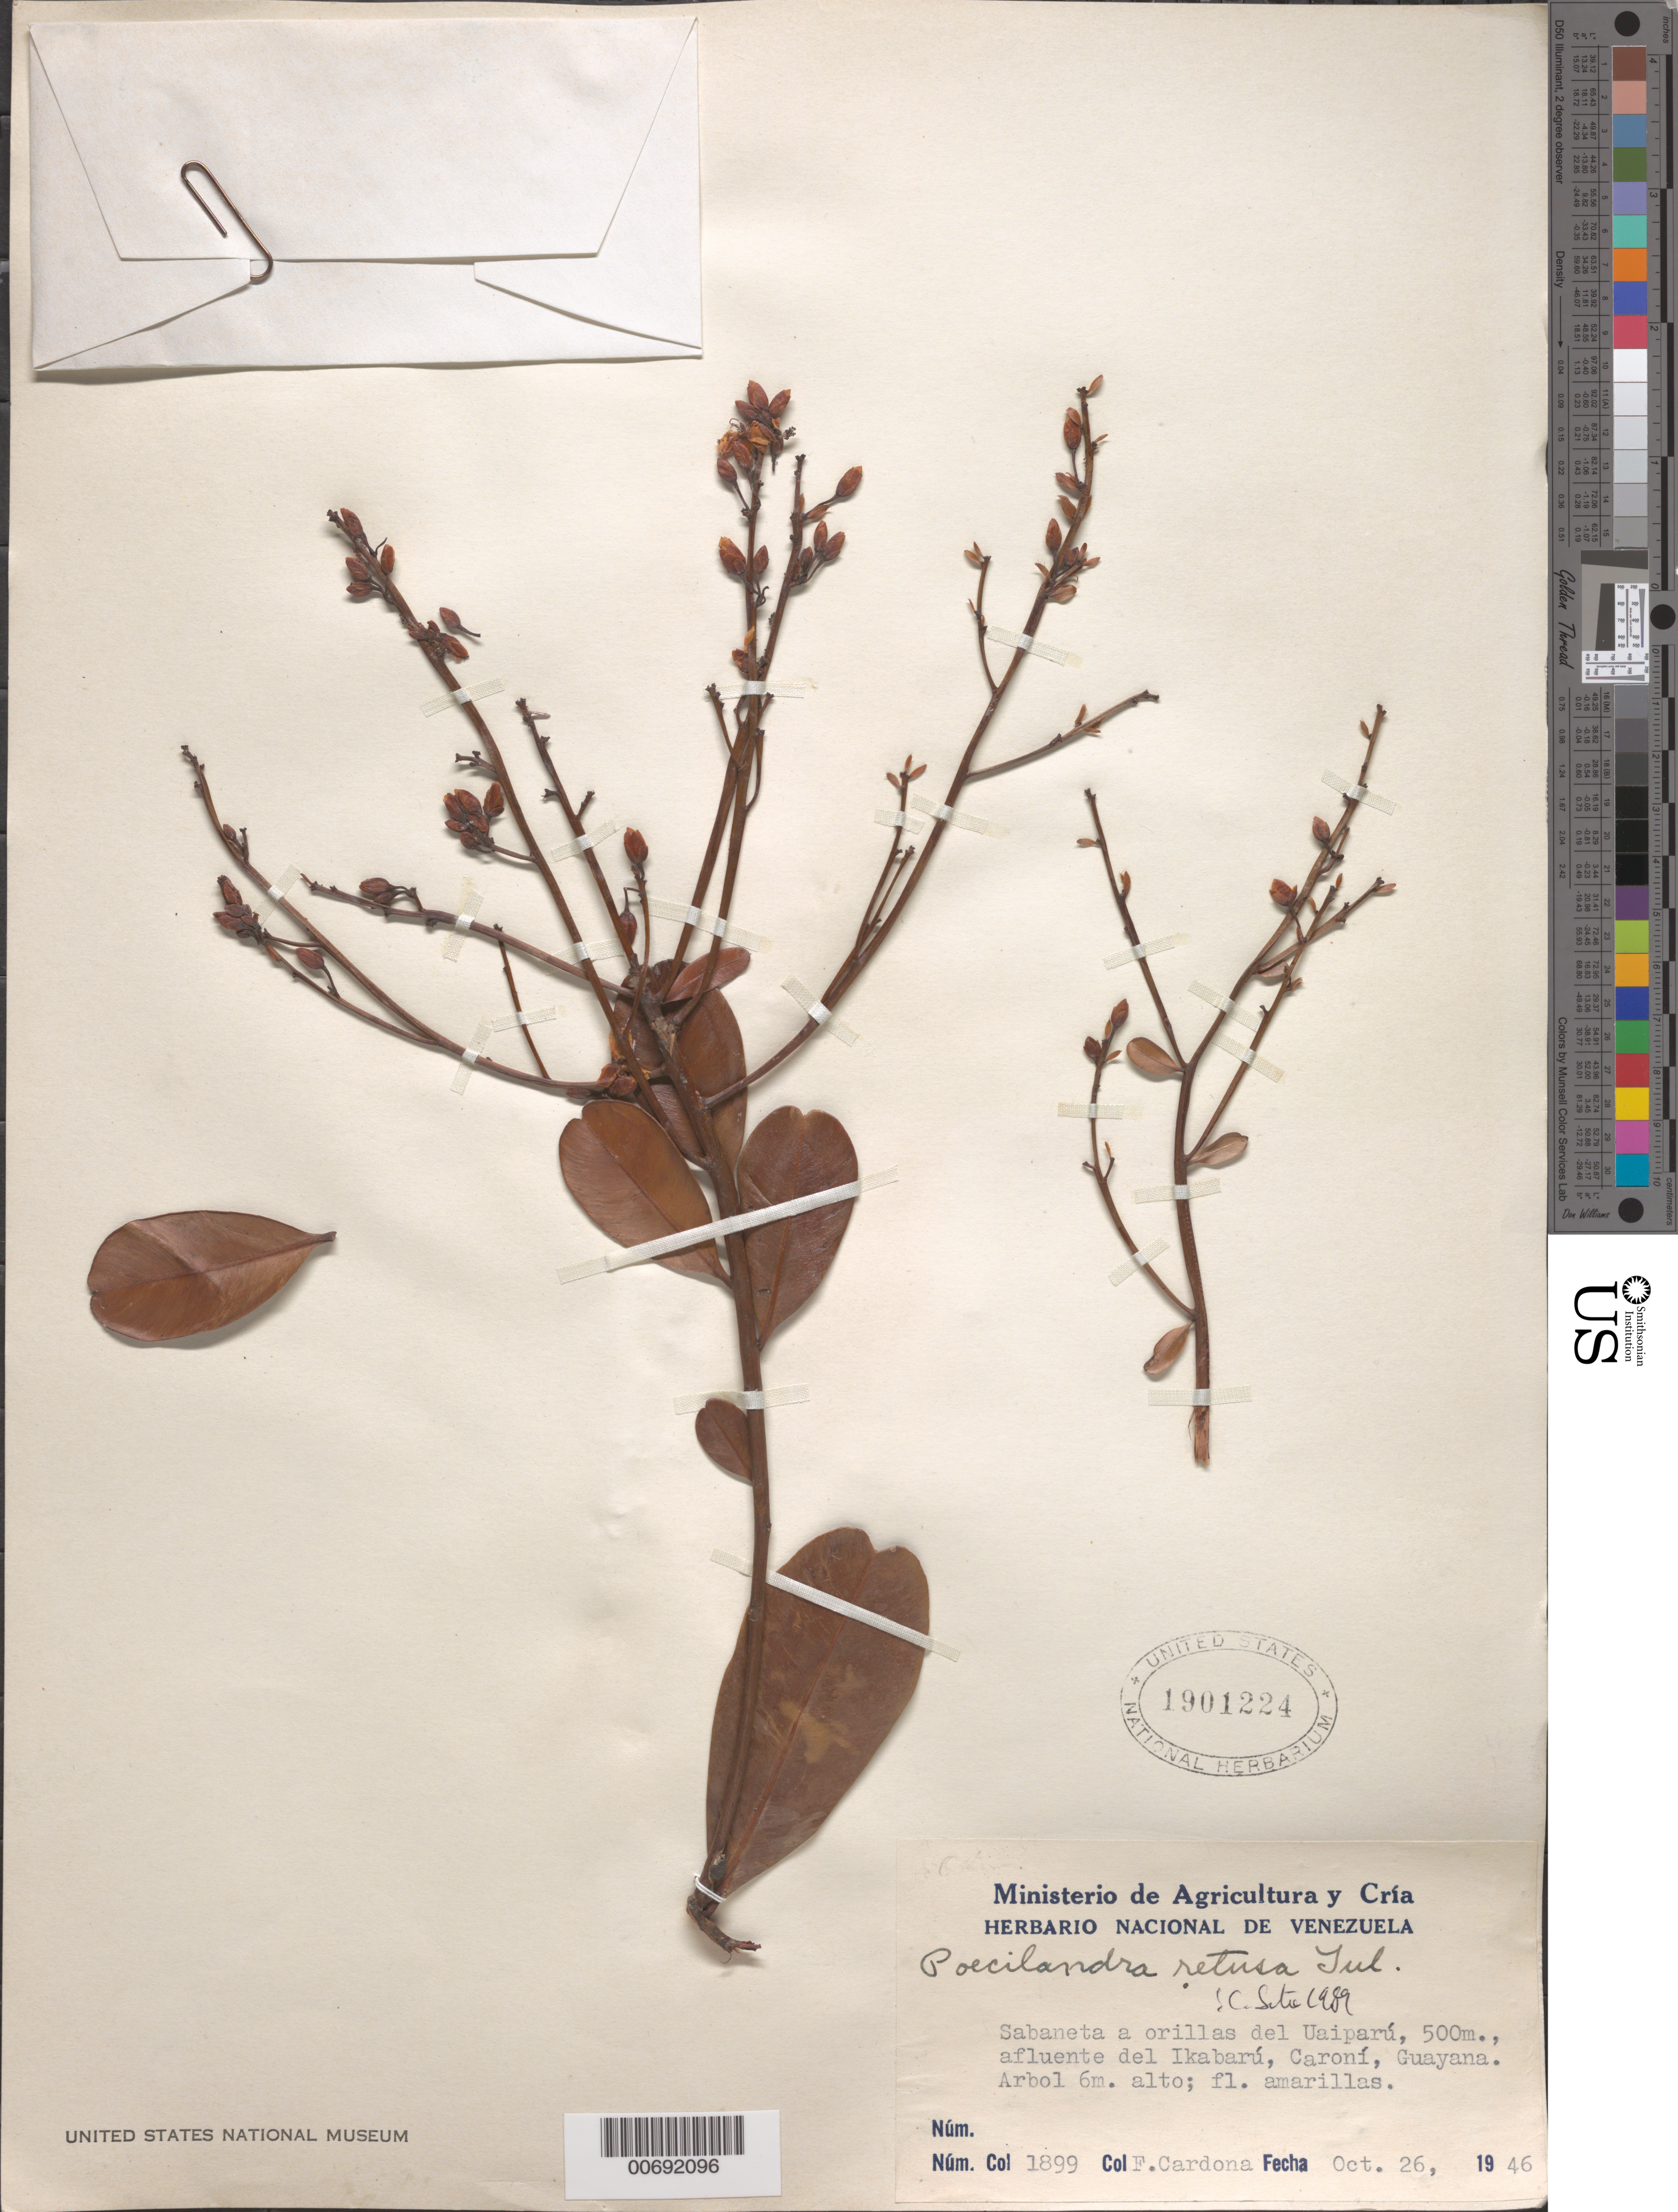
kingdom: Plantae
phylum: Tracheophyta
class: Magnoliopsida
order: Malpighiales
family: Ochnaceae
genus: Poecilandra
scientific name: Poecilandra retusa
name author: Tul.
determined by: Sastre, C. H. L.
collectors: F. Cardona Puig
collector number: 1899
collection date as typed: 26-Oct-46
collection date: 1946-10-26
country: Venezuela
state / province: Bolívar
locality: Río Uaiparú, affl. del Ikabarú, Río Caroní, Guayana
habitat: Savanna & edge of river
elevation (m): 500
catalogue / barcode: US 1901224